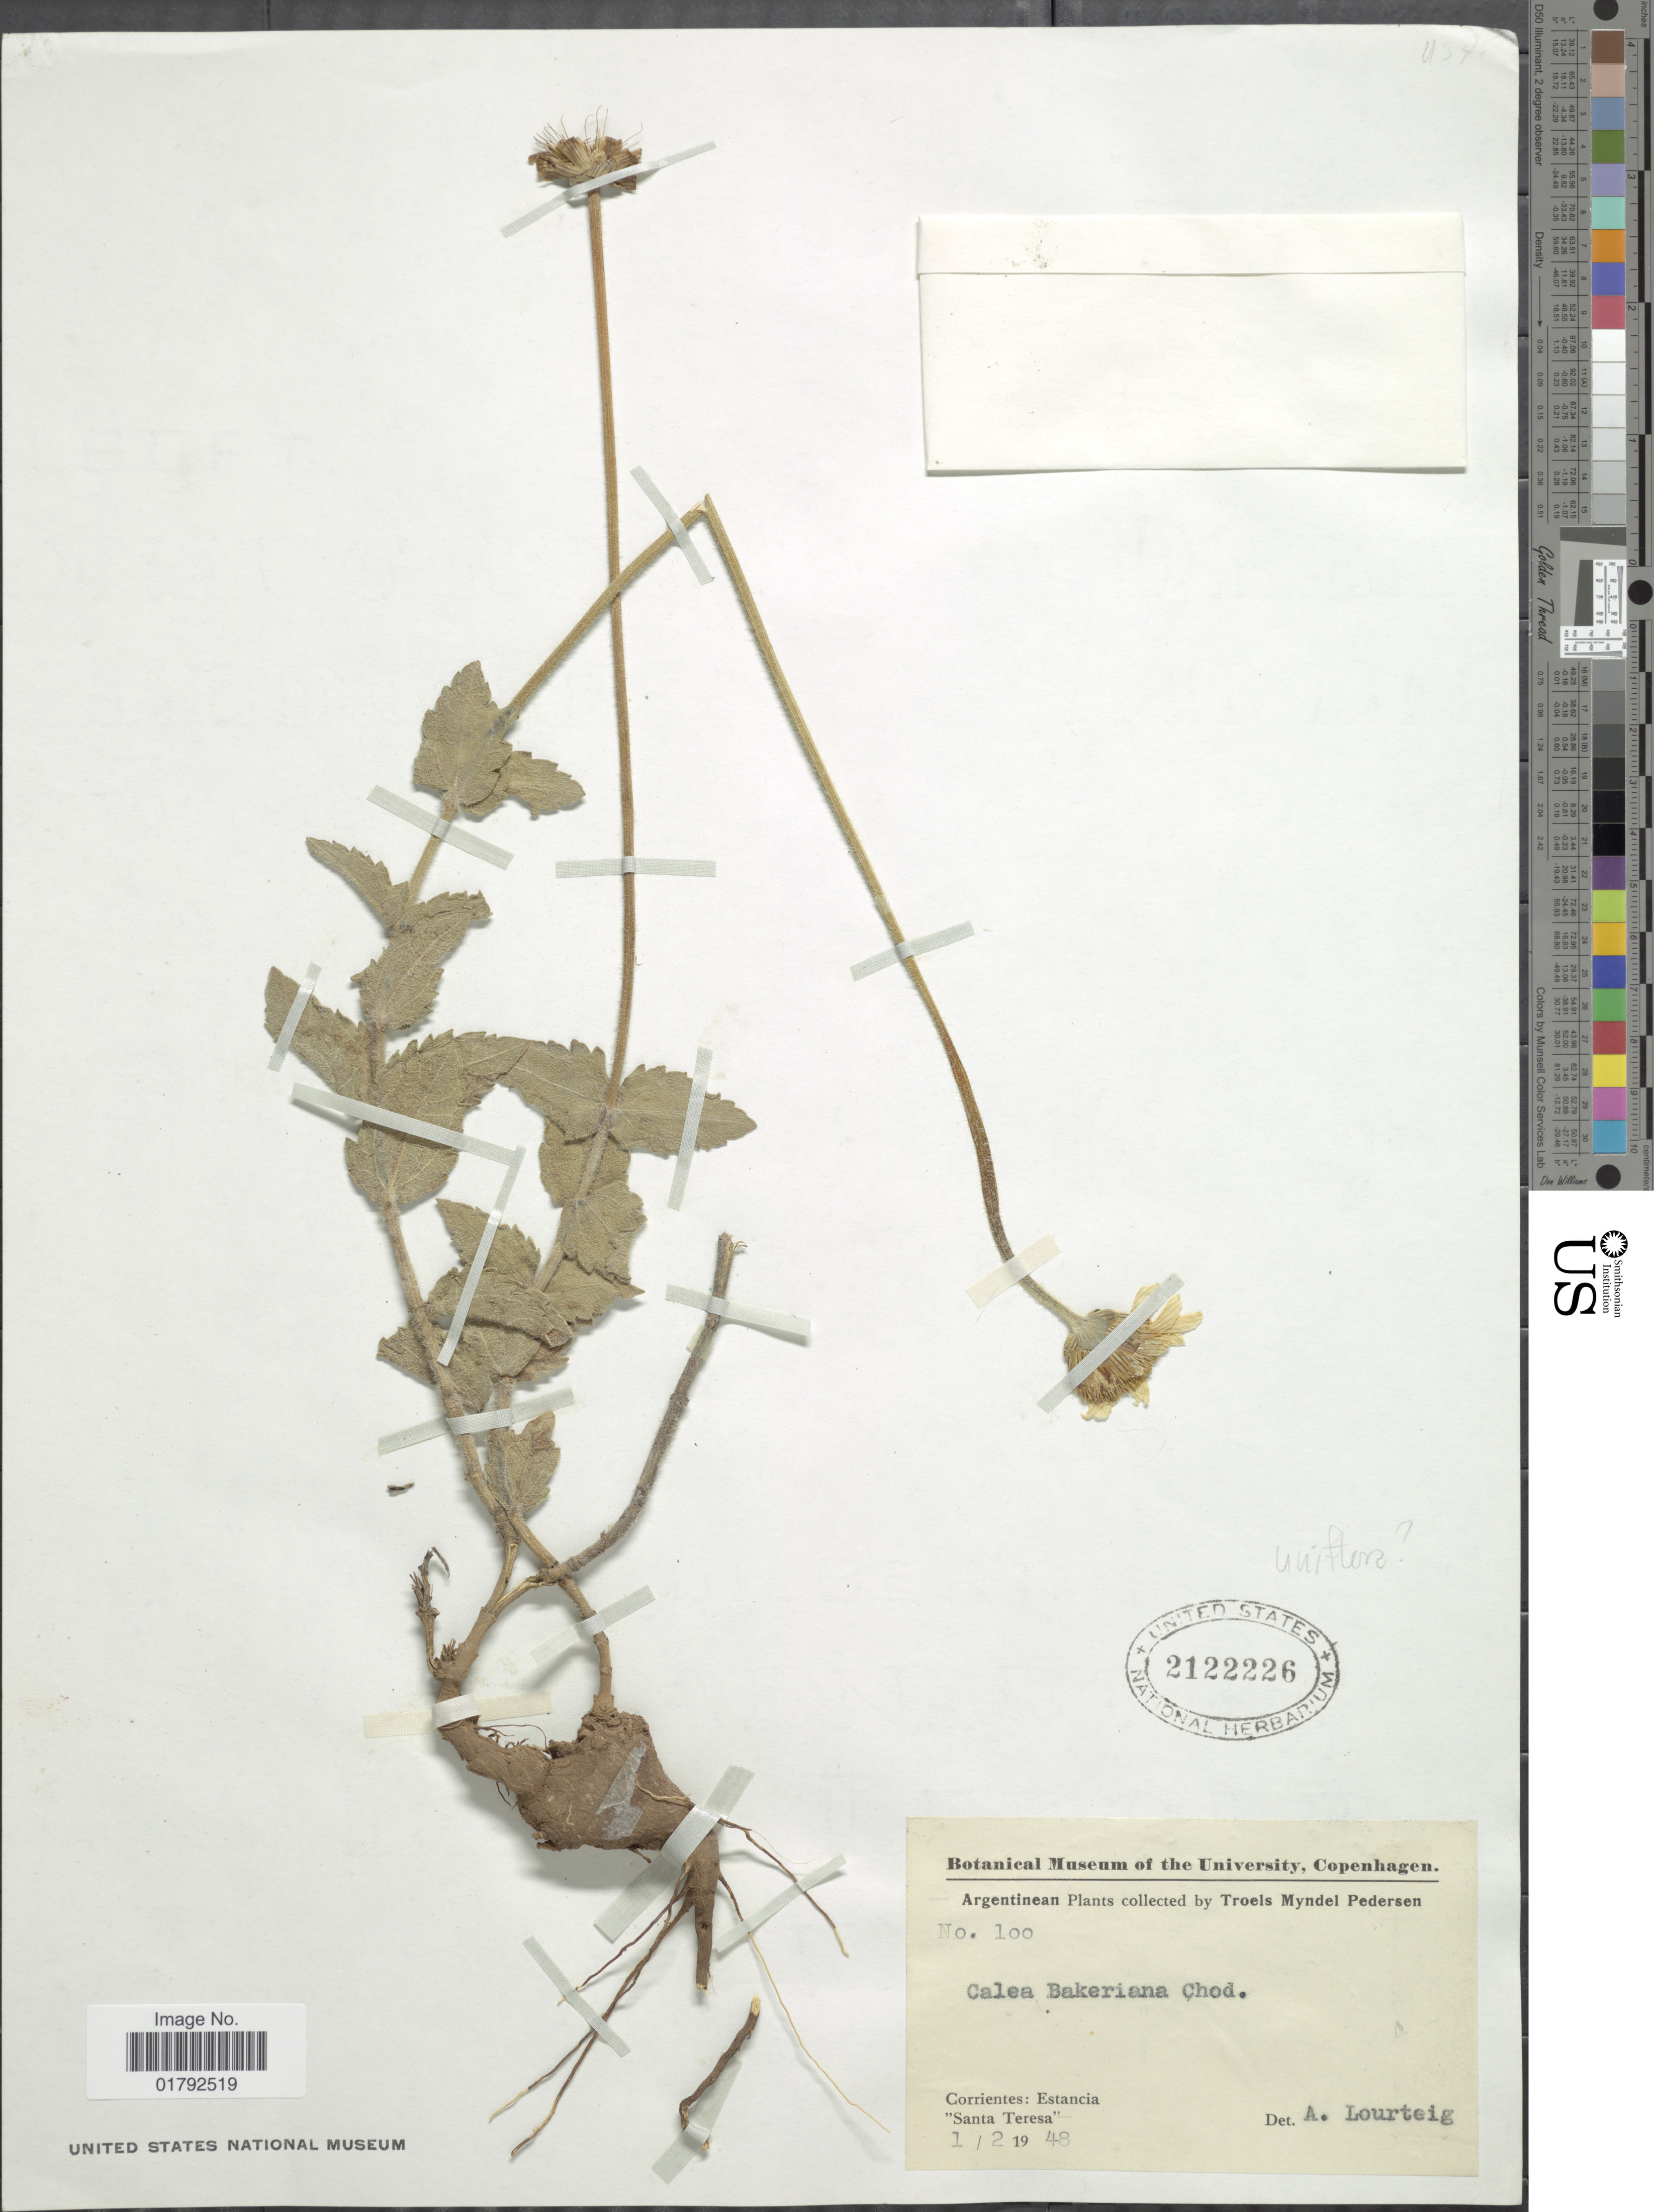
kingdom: Plantae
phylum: Tracheophyta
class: Magnoliopsida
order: Asterales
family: Asteraceae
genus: Calea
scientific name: Calea bakeriana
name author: Chodat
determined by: Bueno, Vinicius Resende, (ICN), Universidade Federal do Rio Grande do Sul (BRAZIL)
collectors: T. Pederson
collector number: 100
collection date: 1948-02-01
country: Argentina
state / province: Corrientes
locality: Estancia "Santa Teresa".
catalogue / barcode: US 2122226